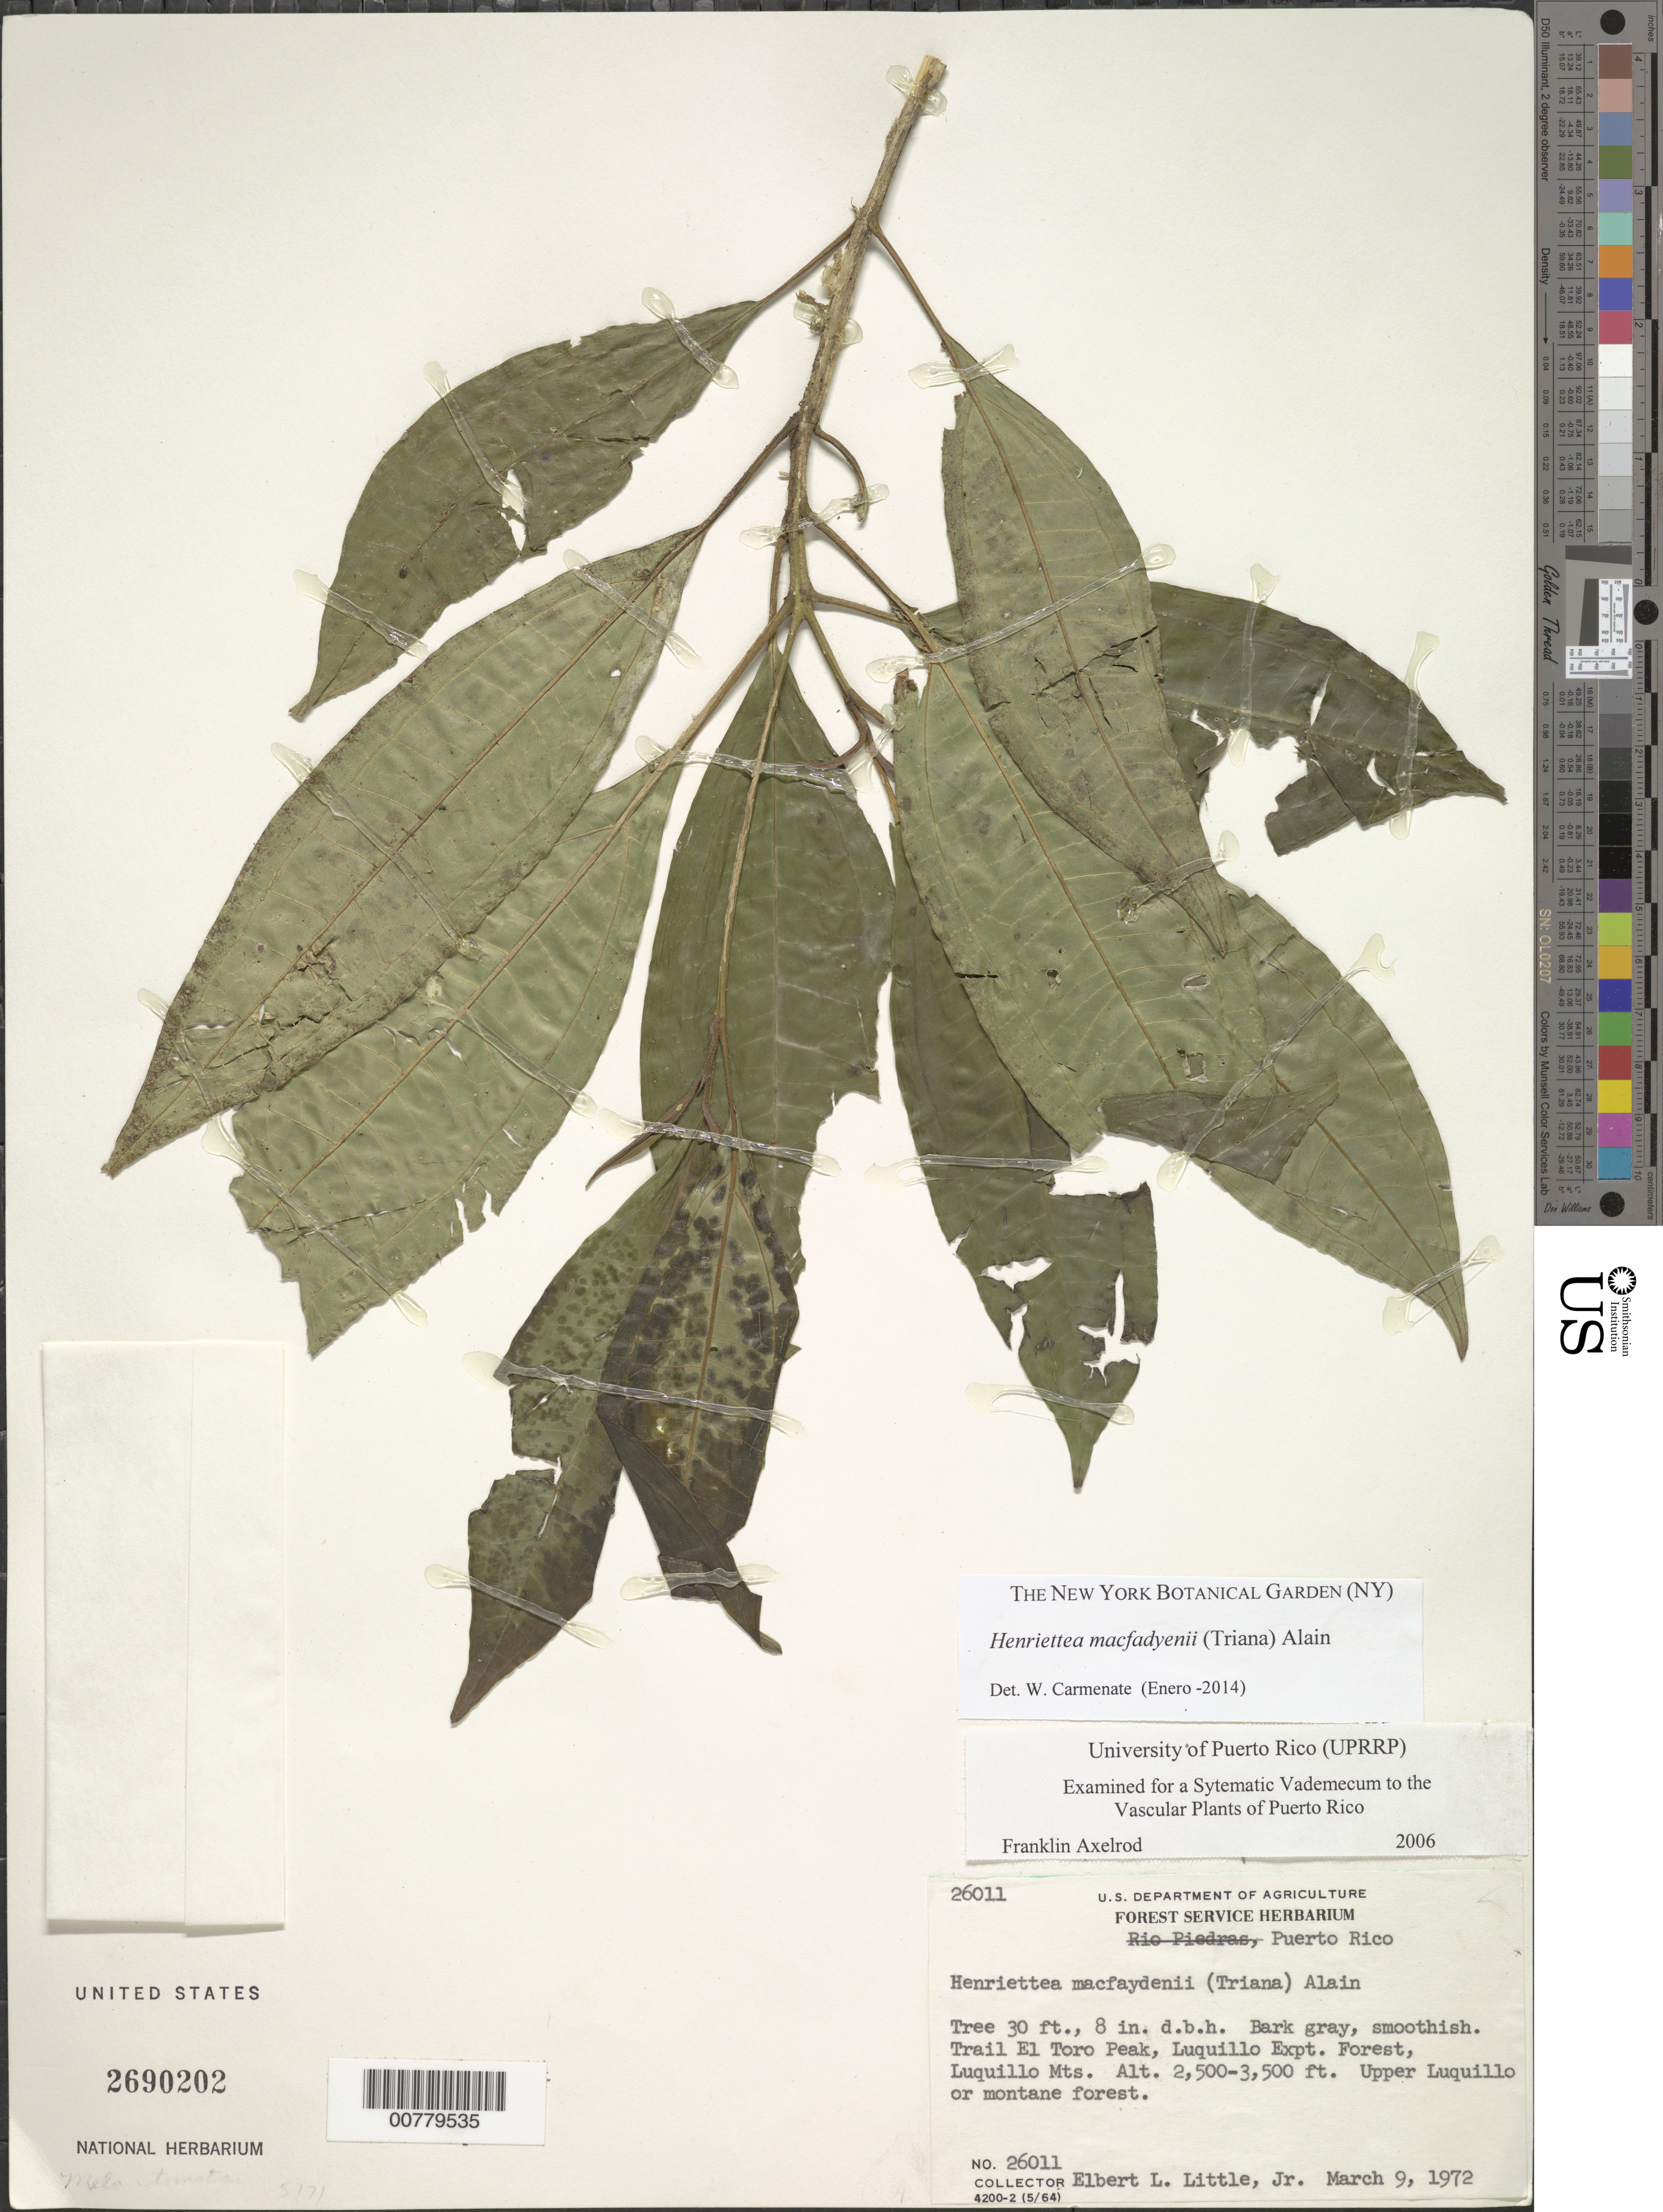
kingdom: Plantae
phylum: Tracheophyta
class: Magnoliopsida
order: Myrtales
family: Melastomataceae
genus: Henriettea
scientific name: Henriettea macfadyenii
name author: (Triana) Alain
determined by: Carmenate, W.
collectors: E. L. Little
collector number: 26011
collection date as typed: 09 Mar 1972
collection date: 1972-03-09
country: Puerto Rico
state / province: Luquillo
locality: Luquillo Expt. Forest, Luquillo Mts, upper Luquillo or montane forest, trail El Toro Peak.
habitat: Montane forest.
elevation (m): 762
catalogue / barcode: US 2690202